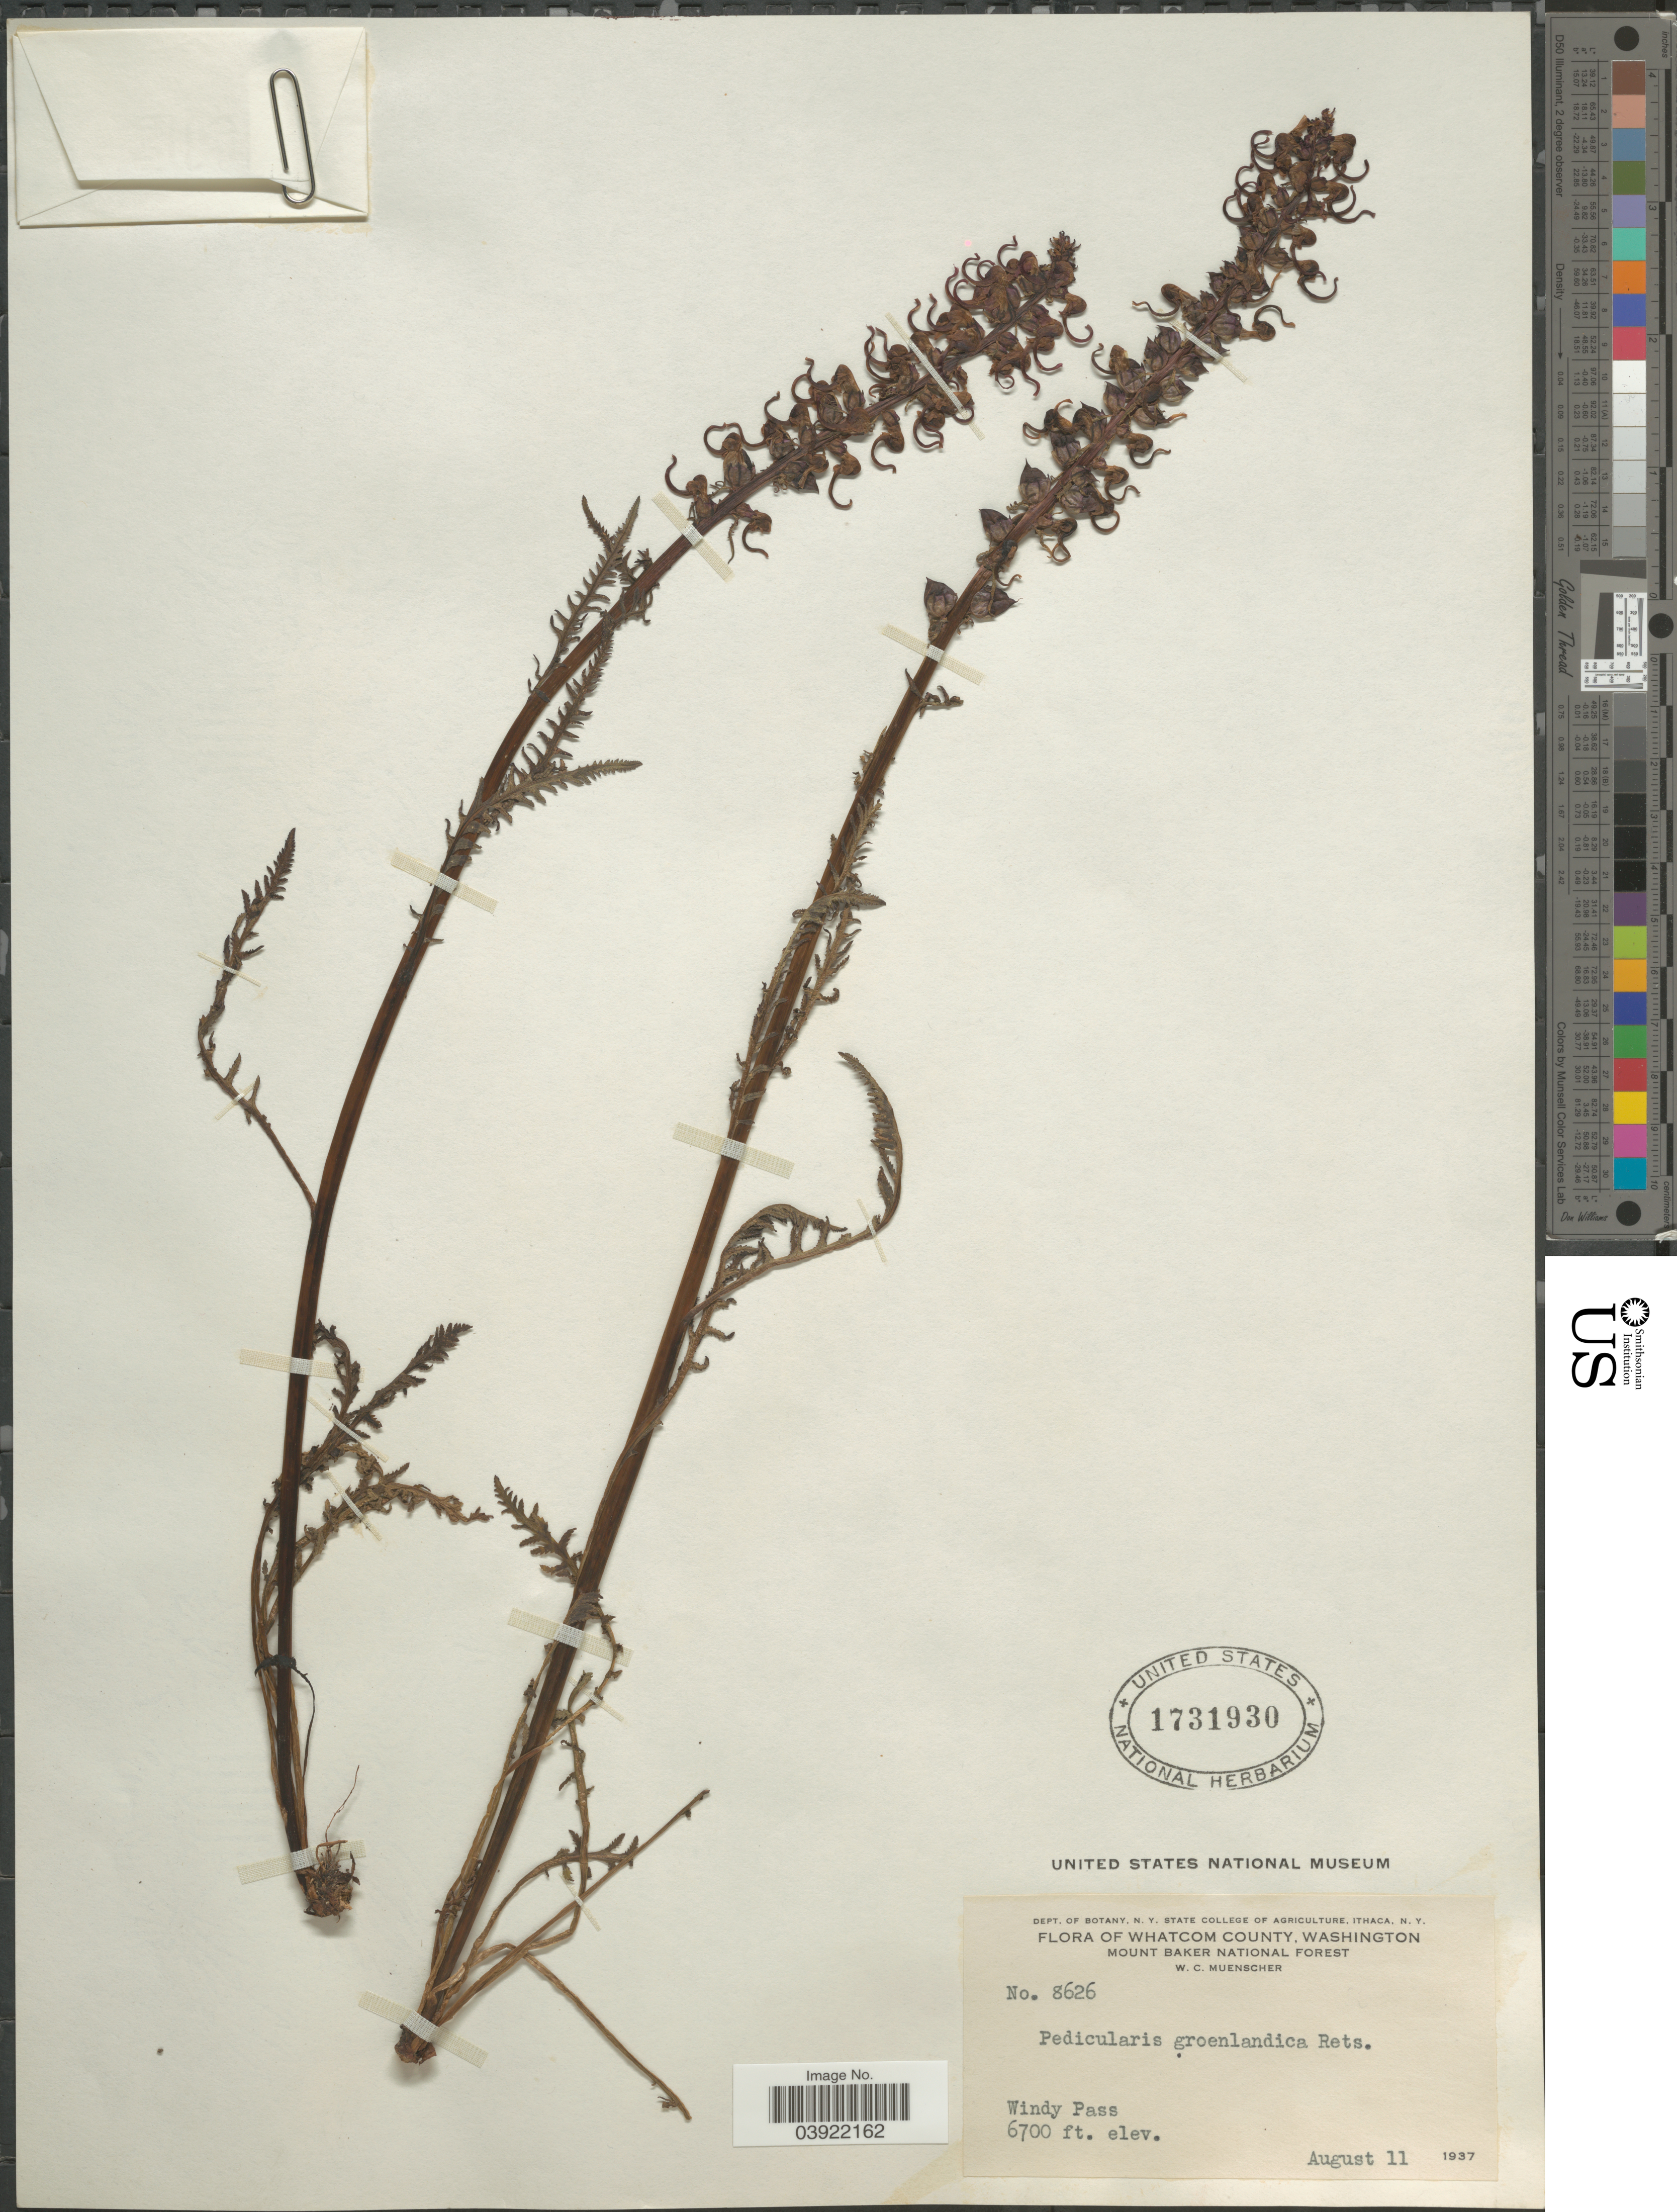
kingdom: Plantae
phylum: Tracheophyta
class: Magnoliopsida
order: Lamiales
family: Orobanchaceae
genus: Pedicularis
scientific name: Pedicularis groenlandica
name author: Retz.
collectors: W. Muenscher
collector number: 8626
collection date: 1937-08-11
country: United States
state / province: Washington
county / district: Whatcom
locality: Whatcom County. Mount Baker National Forest. Windy Pass.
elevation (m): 2042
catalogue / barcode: US 1731930